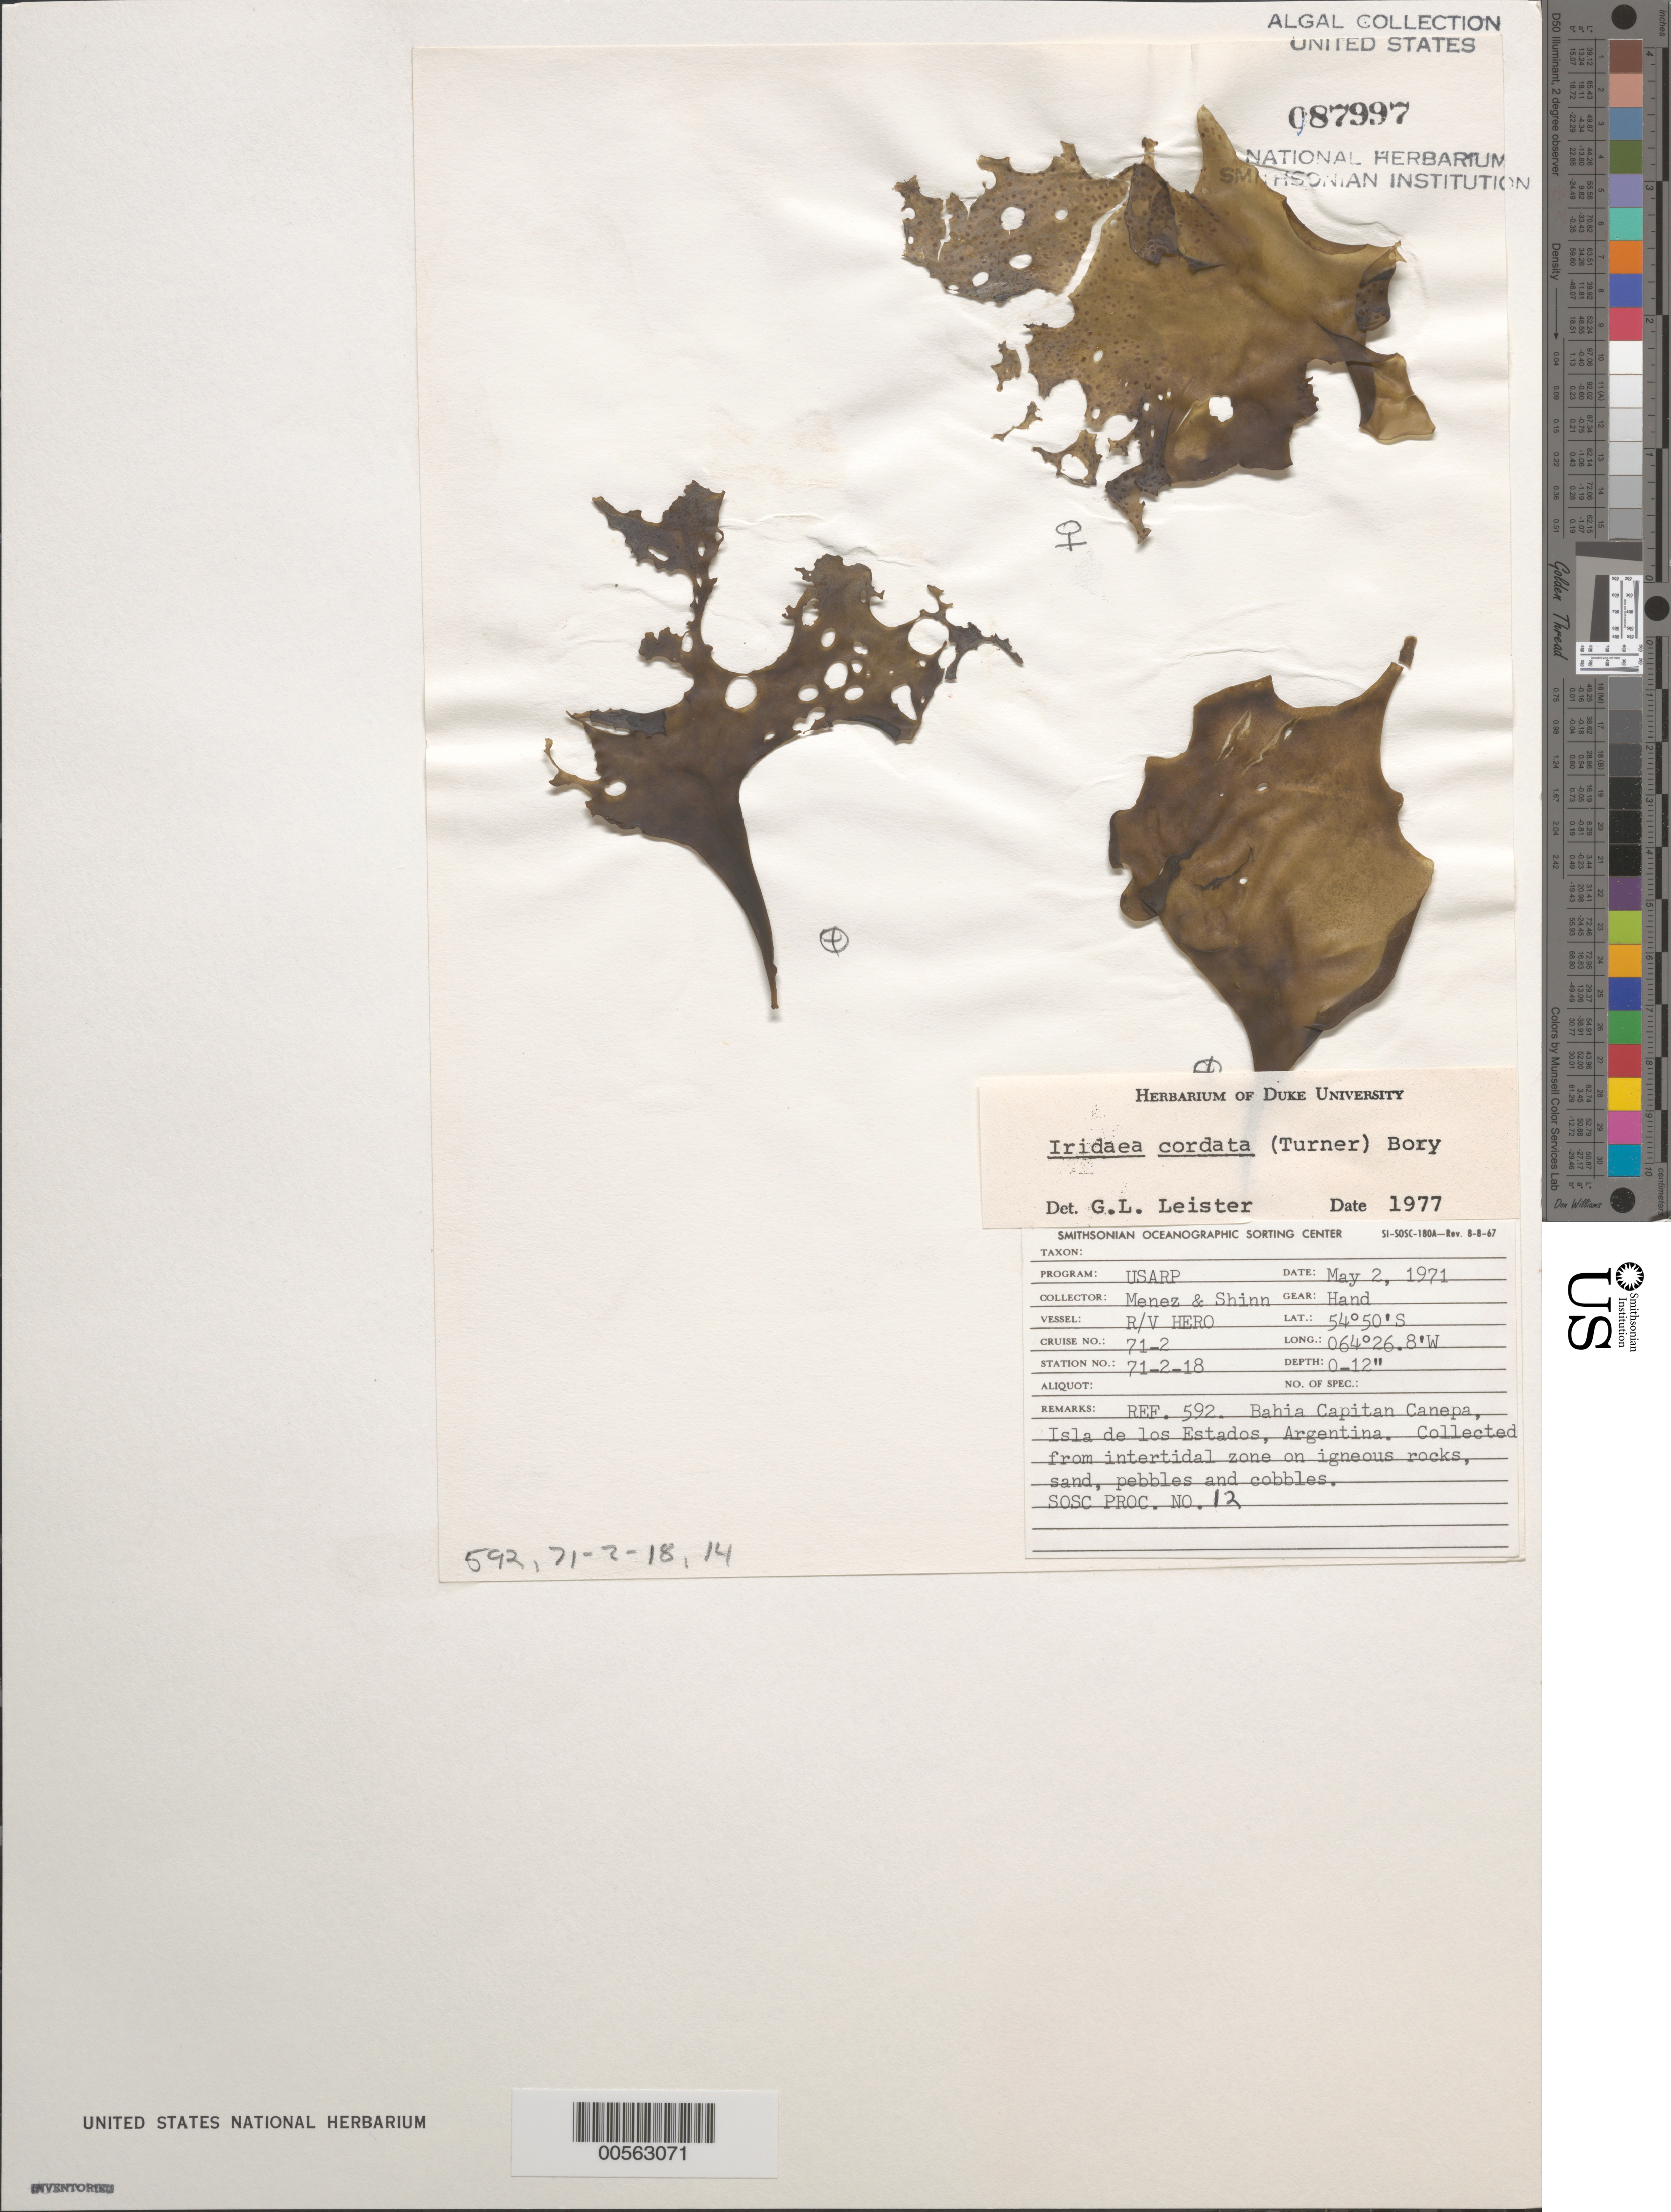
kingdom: Plantae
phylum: Rhodophyta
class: Florideophyceae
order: Gigartinales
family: Gigartinaceae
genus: Iridaea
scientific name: Iridaea cordata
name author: (Turner) Bory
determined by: Leister, G. L.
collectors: Meñez & -. Shinn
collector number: Station 71-2-18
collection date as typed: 02 May 1971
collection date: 1971-05-02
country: Argentina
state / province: Tierra del Fuego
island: Isla de los Estados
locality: Bahia Capitan Canepa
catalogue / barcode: US 87997